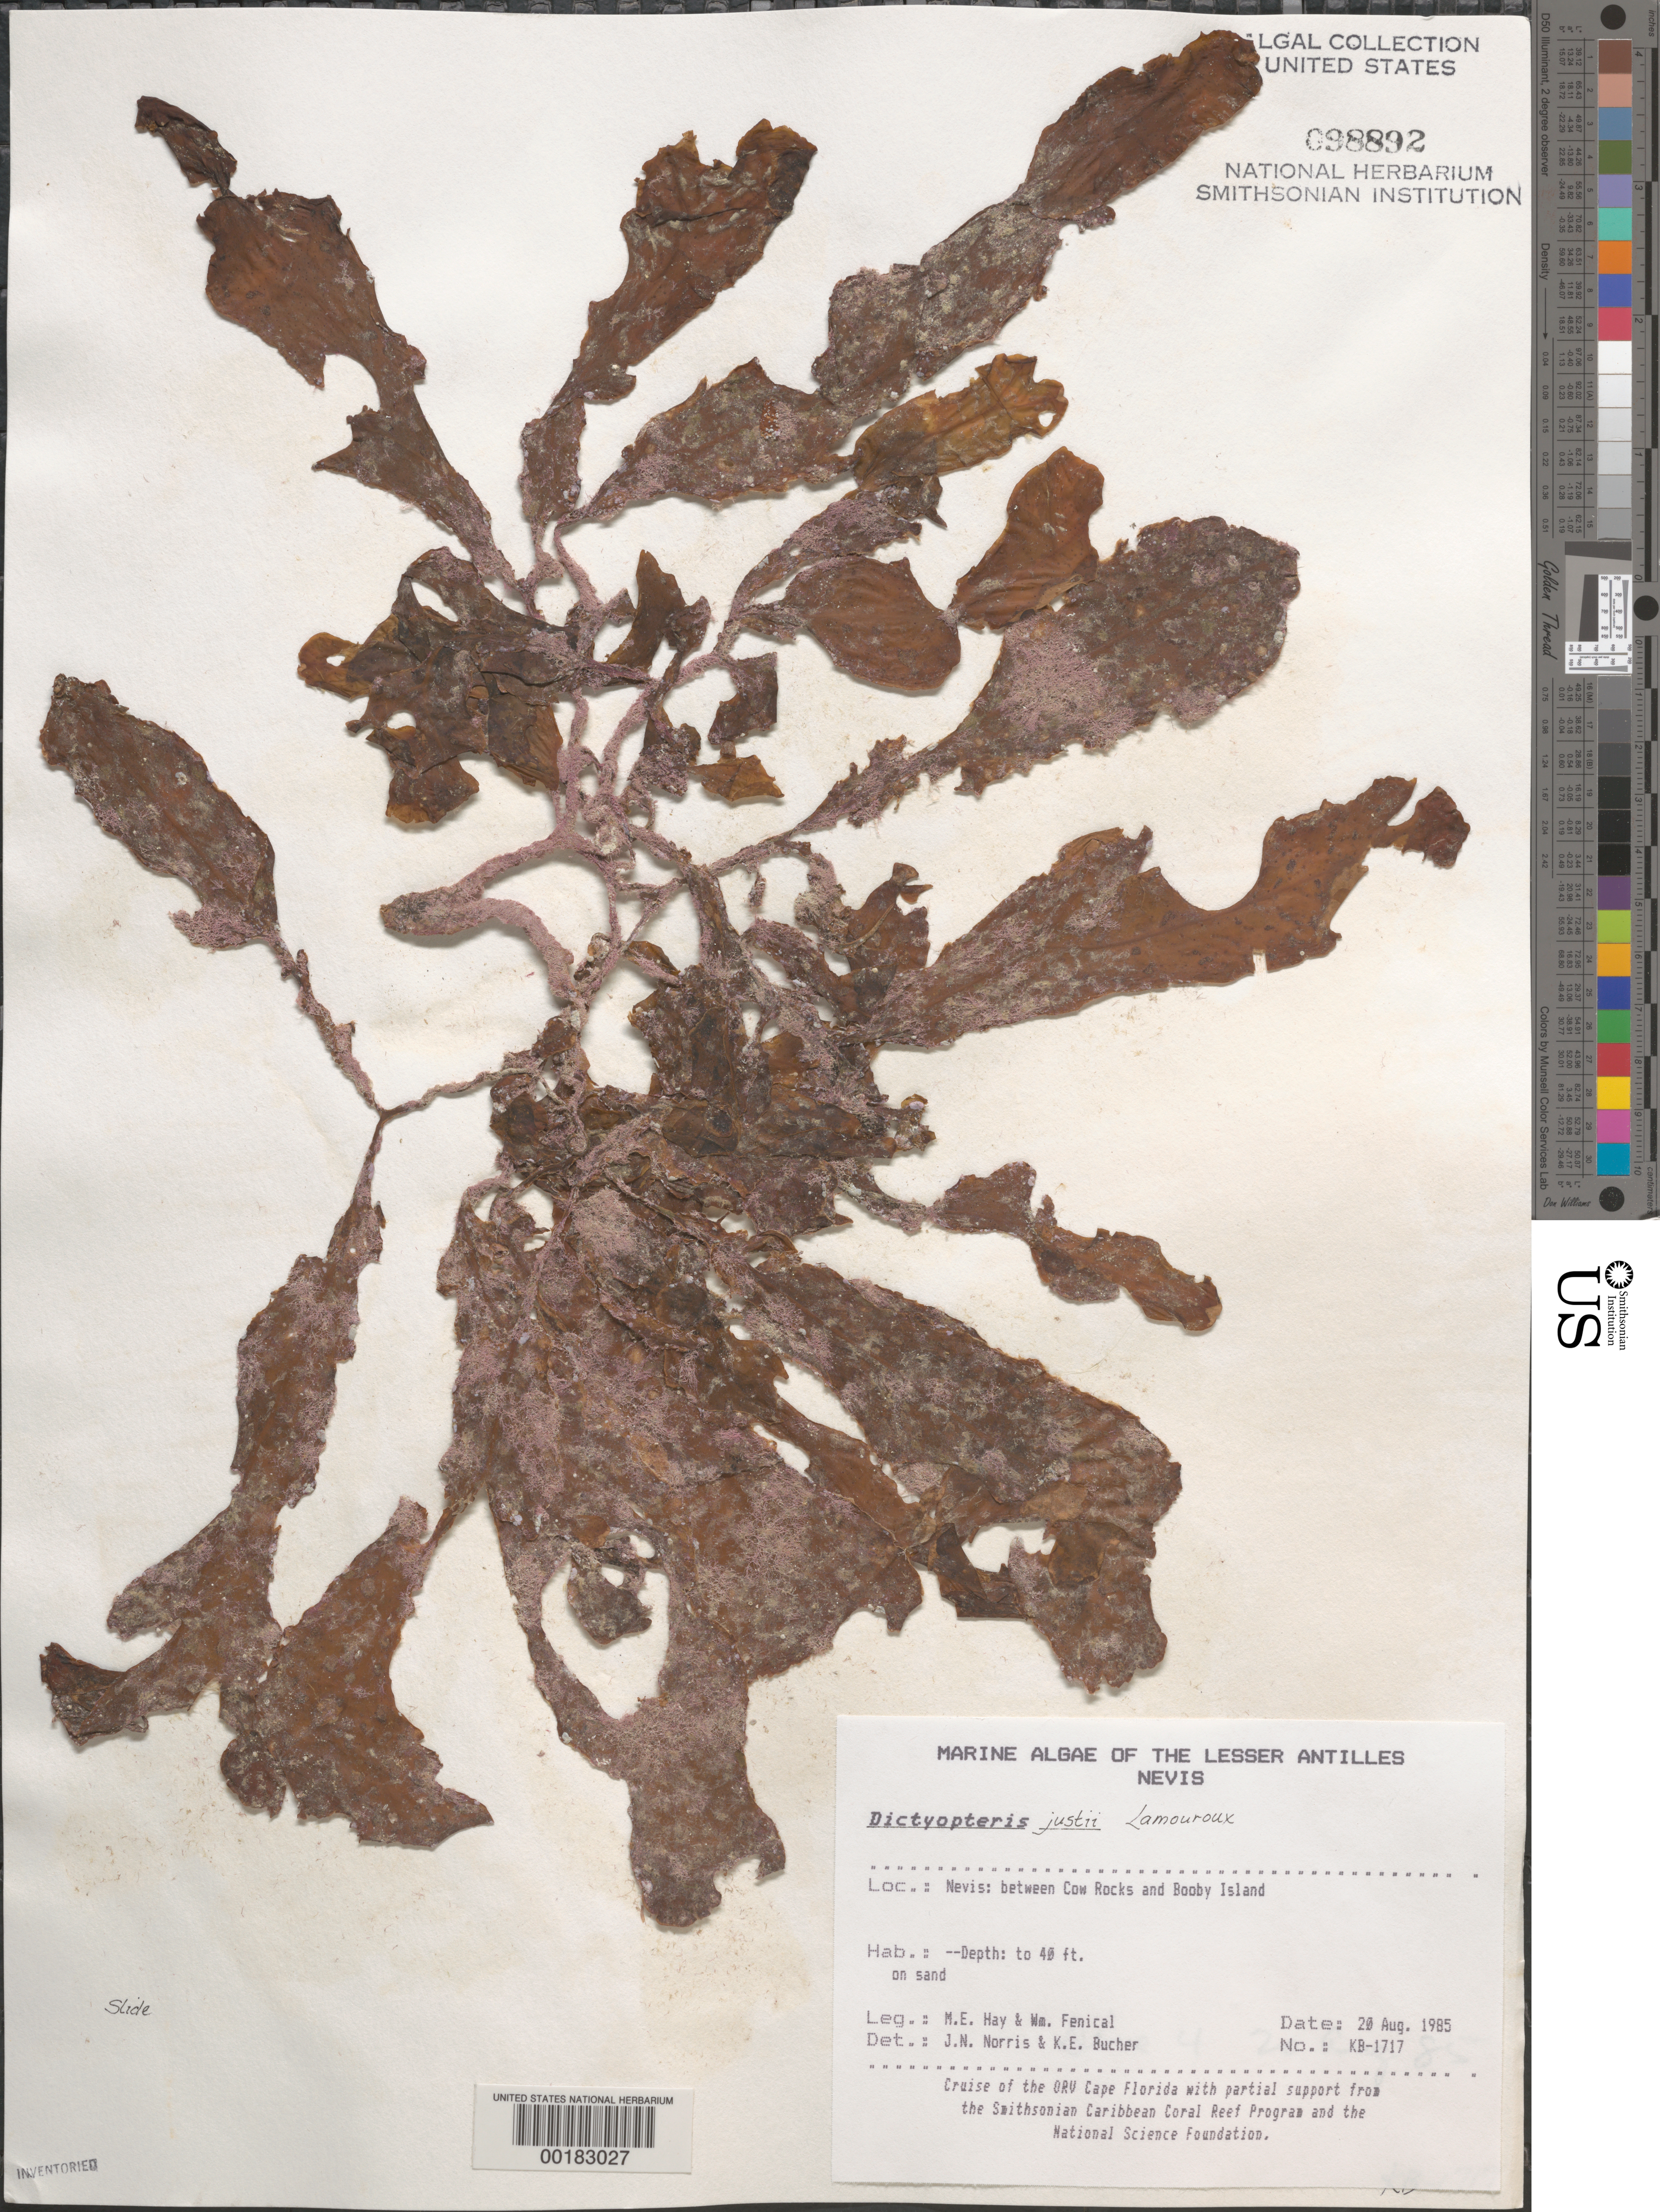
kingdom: Chromista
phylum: Ochrophyta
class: Phaeophyceae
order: Dictyotales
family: Dictyotaceae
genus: Dictyopteris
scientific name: Dictyopteris justii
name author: J.V.Lamouroux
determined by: Norris, J. N.; Bucher, K. E.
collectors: M. E. Hay & W. Fenical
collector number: KB-1717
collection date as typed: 20 Aug 1985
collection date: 1985-08-20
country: St. Christopher-Nevis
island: Nevis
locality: Between Cow Rocks and Booby Island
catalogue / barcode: US 98892